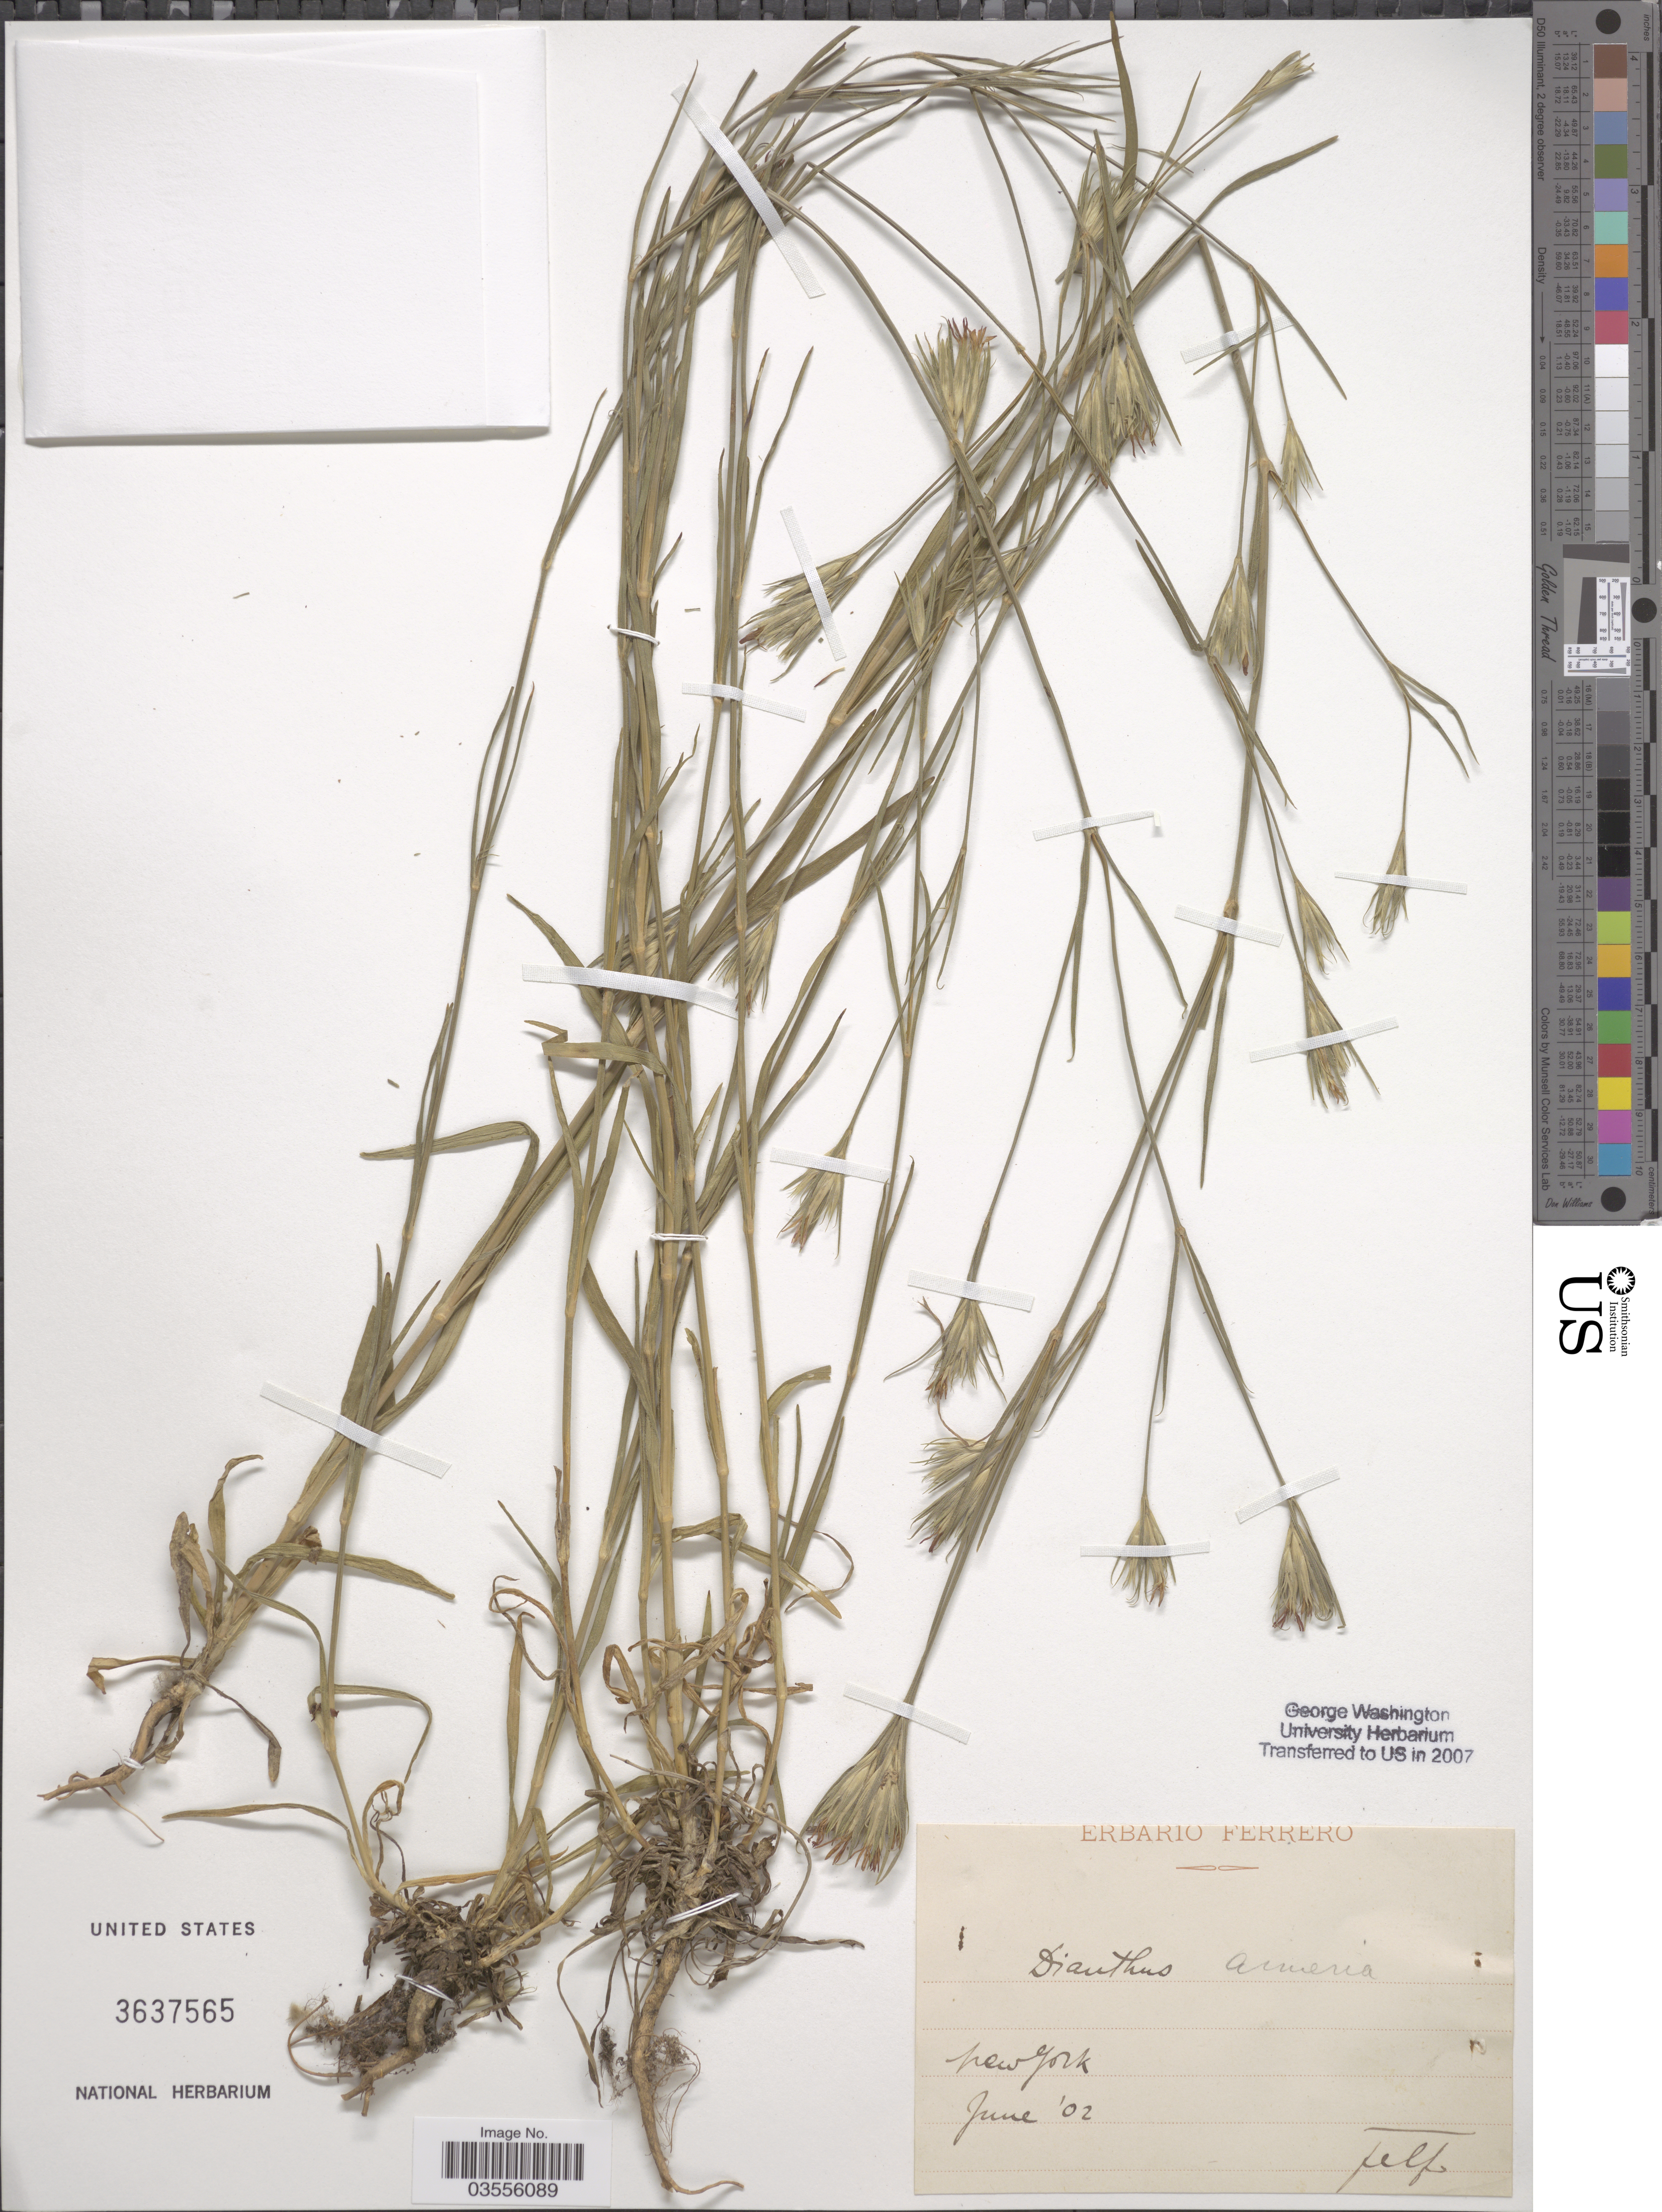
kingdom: Plantae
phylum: Tracheophyta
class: Magnoliopsida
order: Caryophyllales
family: Caryophyllaceae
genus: Dianthus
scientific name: Dianthus armeria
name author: L.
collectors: F. Ferrero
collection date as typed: Transcribed d/m/y: /6/2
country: United States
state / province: New York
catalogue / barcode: US 3637565